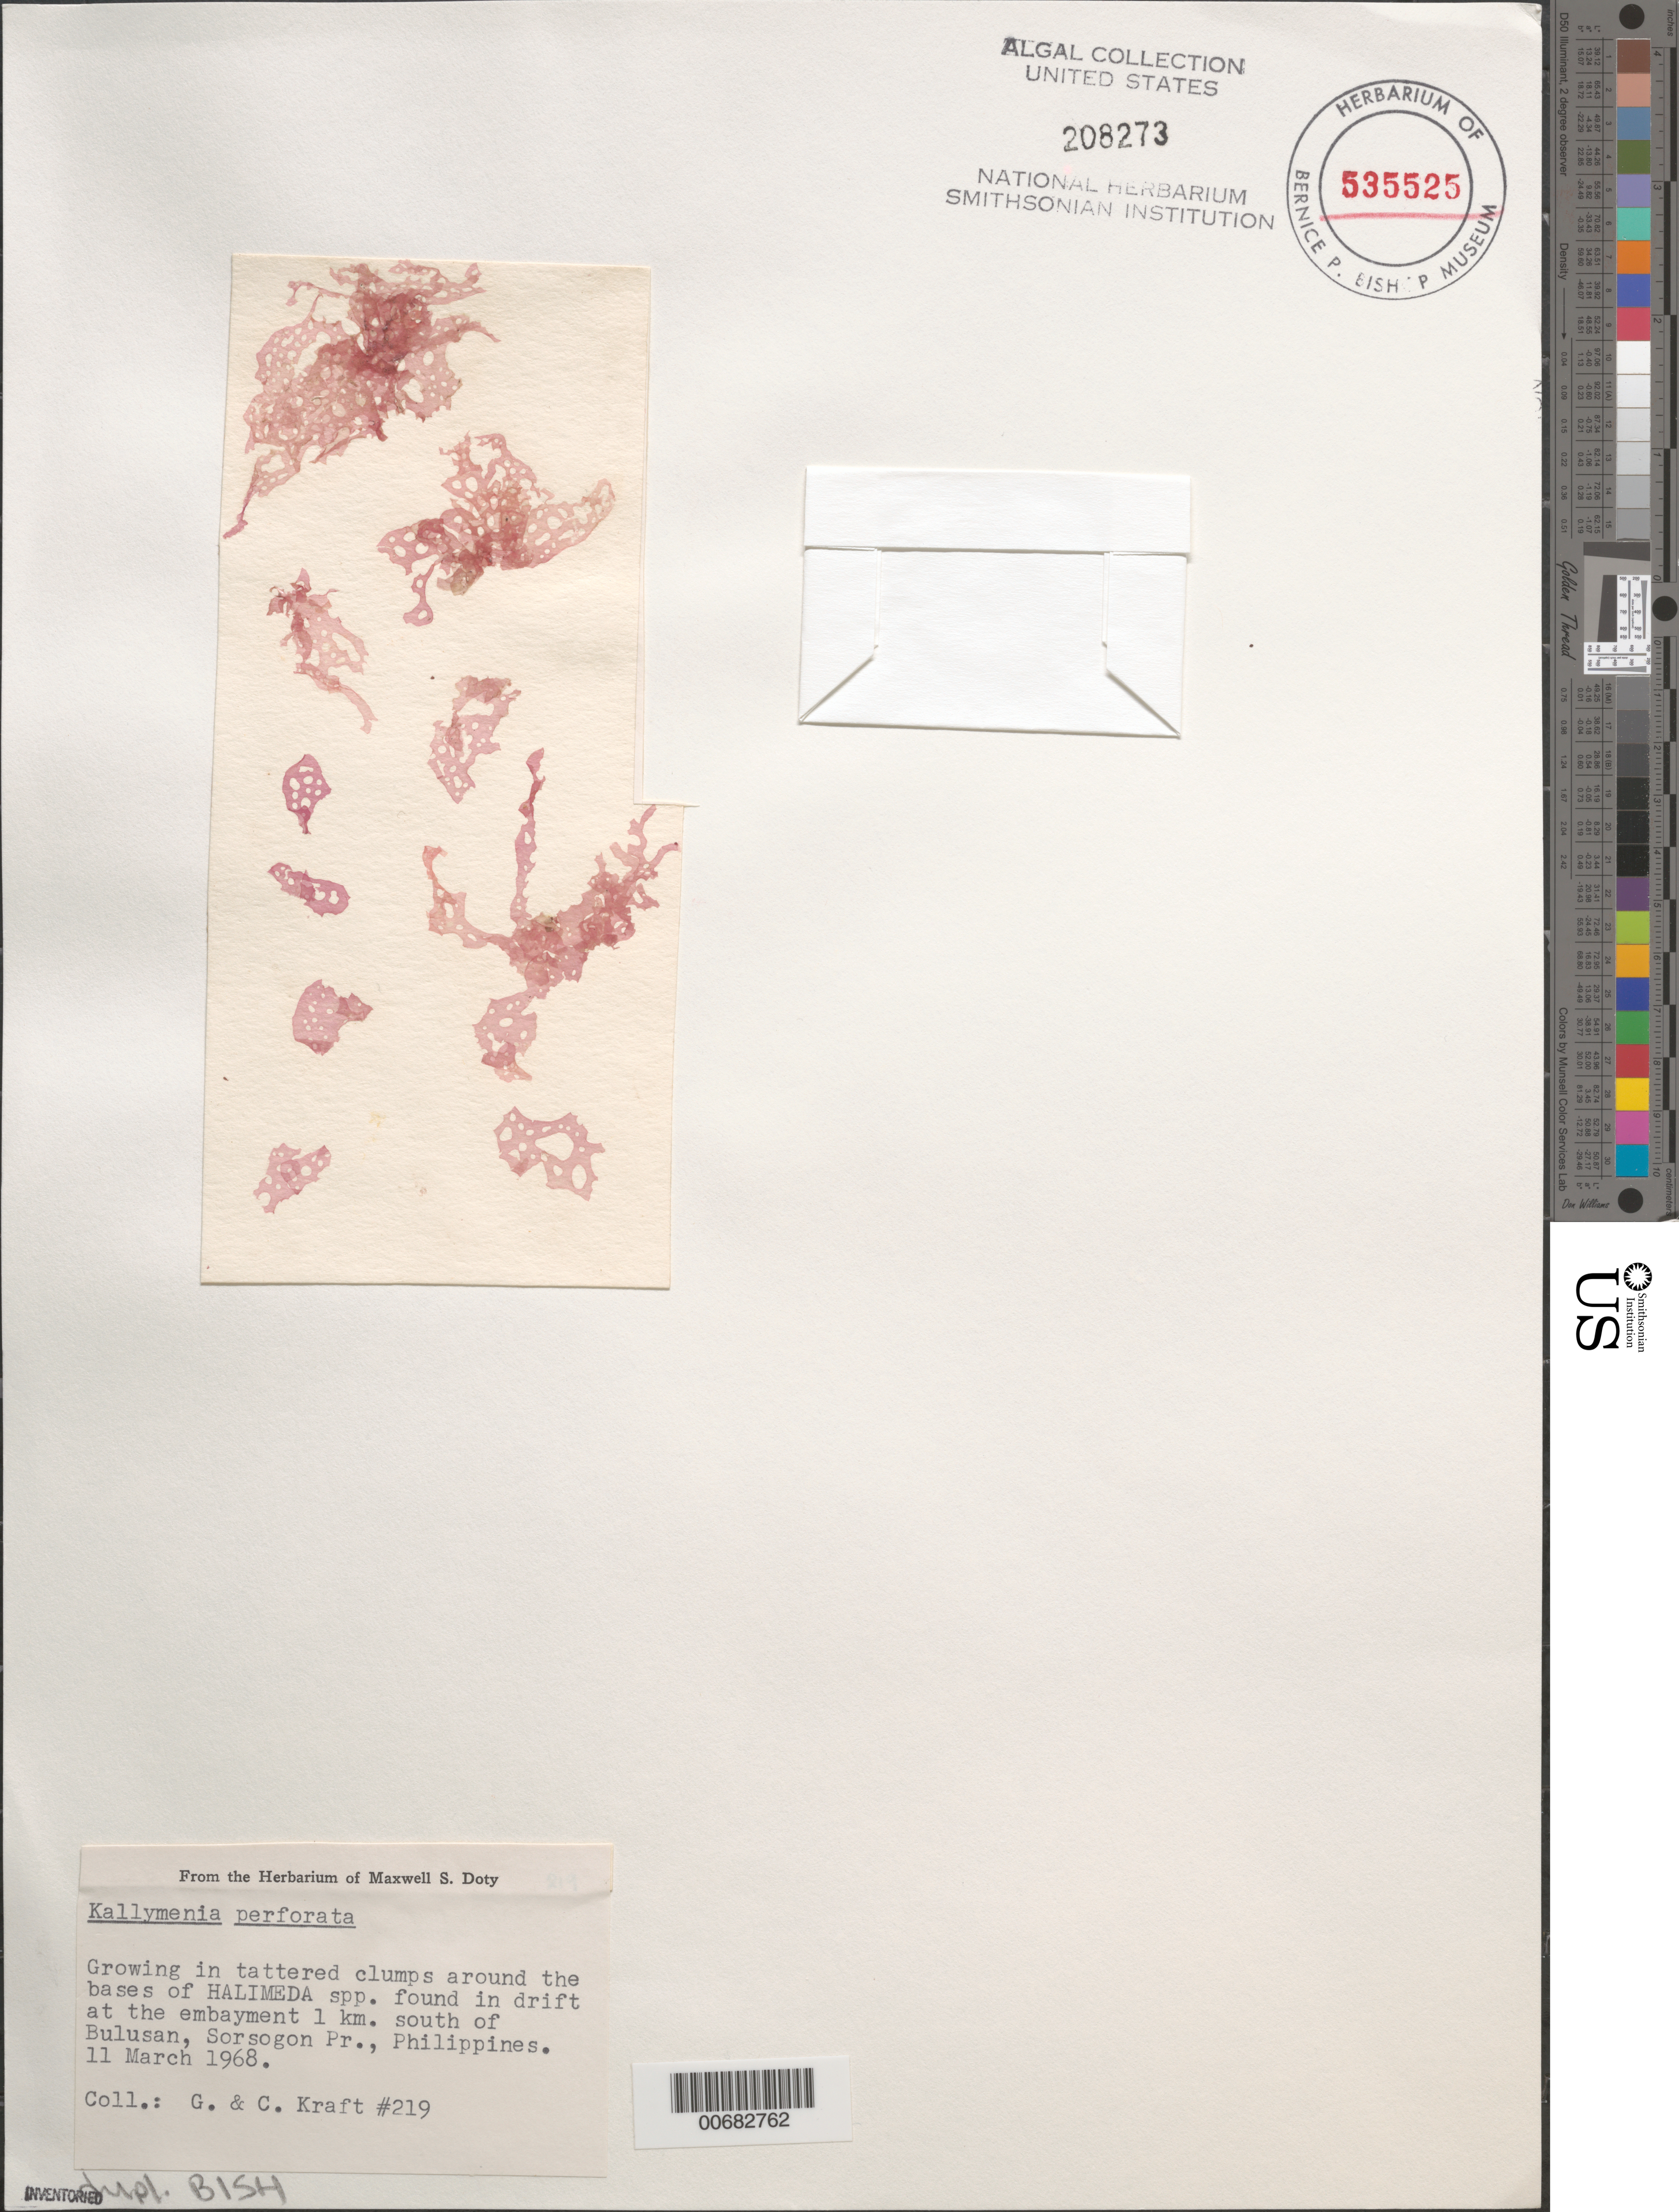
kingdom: Plantae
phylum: Rhodophyta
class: Florideophyceae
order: Gigartinales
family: Kallymeniaceae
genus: Kallymenia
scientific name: Kallymenia perforata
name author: J. Agardh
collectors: G. T. Kraft & C. Kraft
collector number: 219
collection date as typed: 11 Mar 1968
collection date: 1968-03-11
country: Philippines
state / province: Bicol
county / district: Sorsogon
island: Luzon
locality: Embayment 1 km south of Bulusan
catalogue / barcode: US 208273